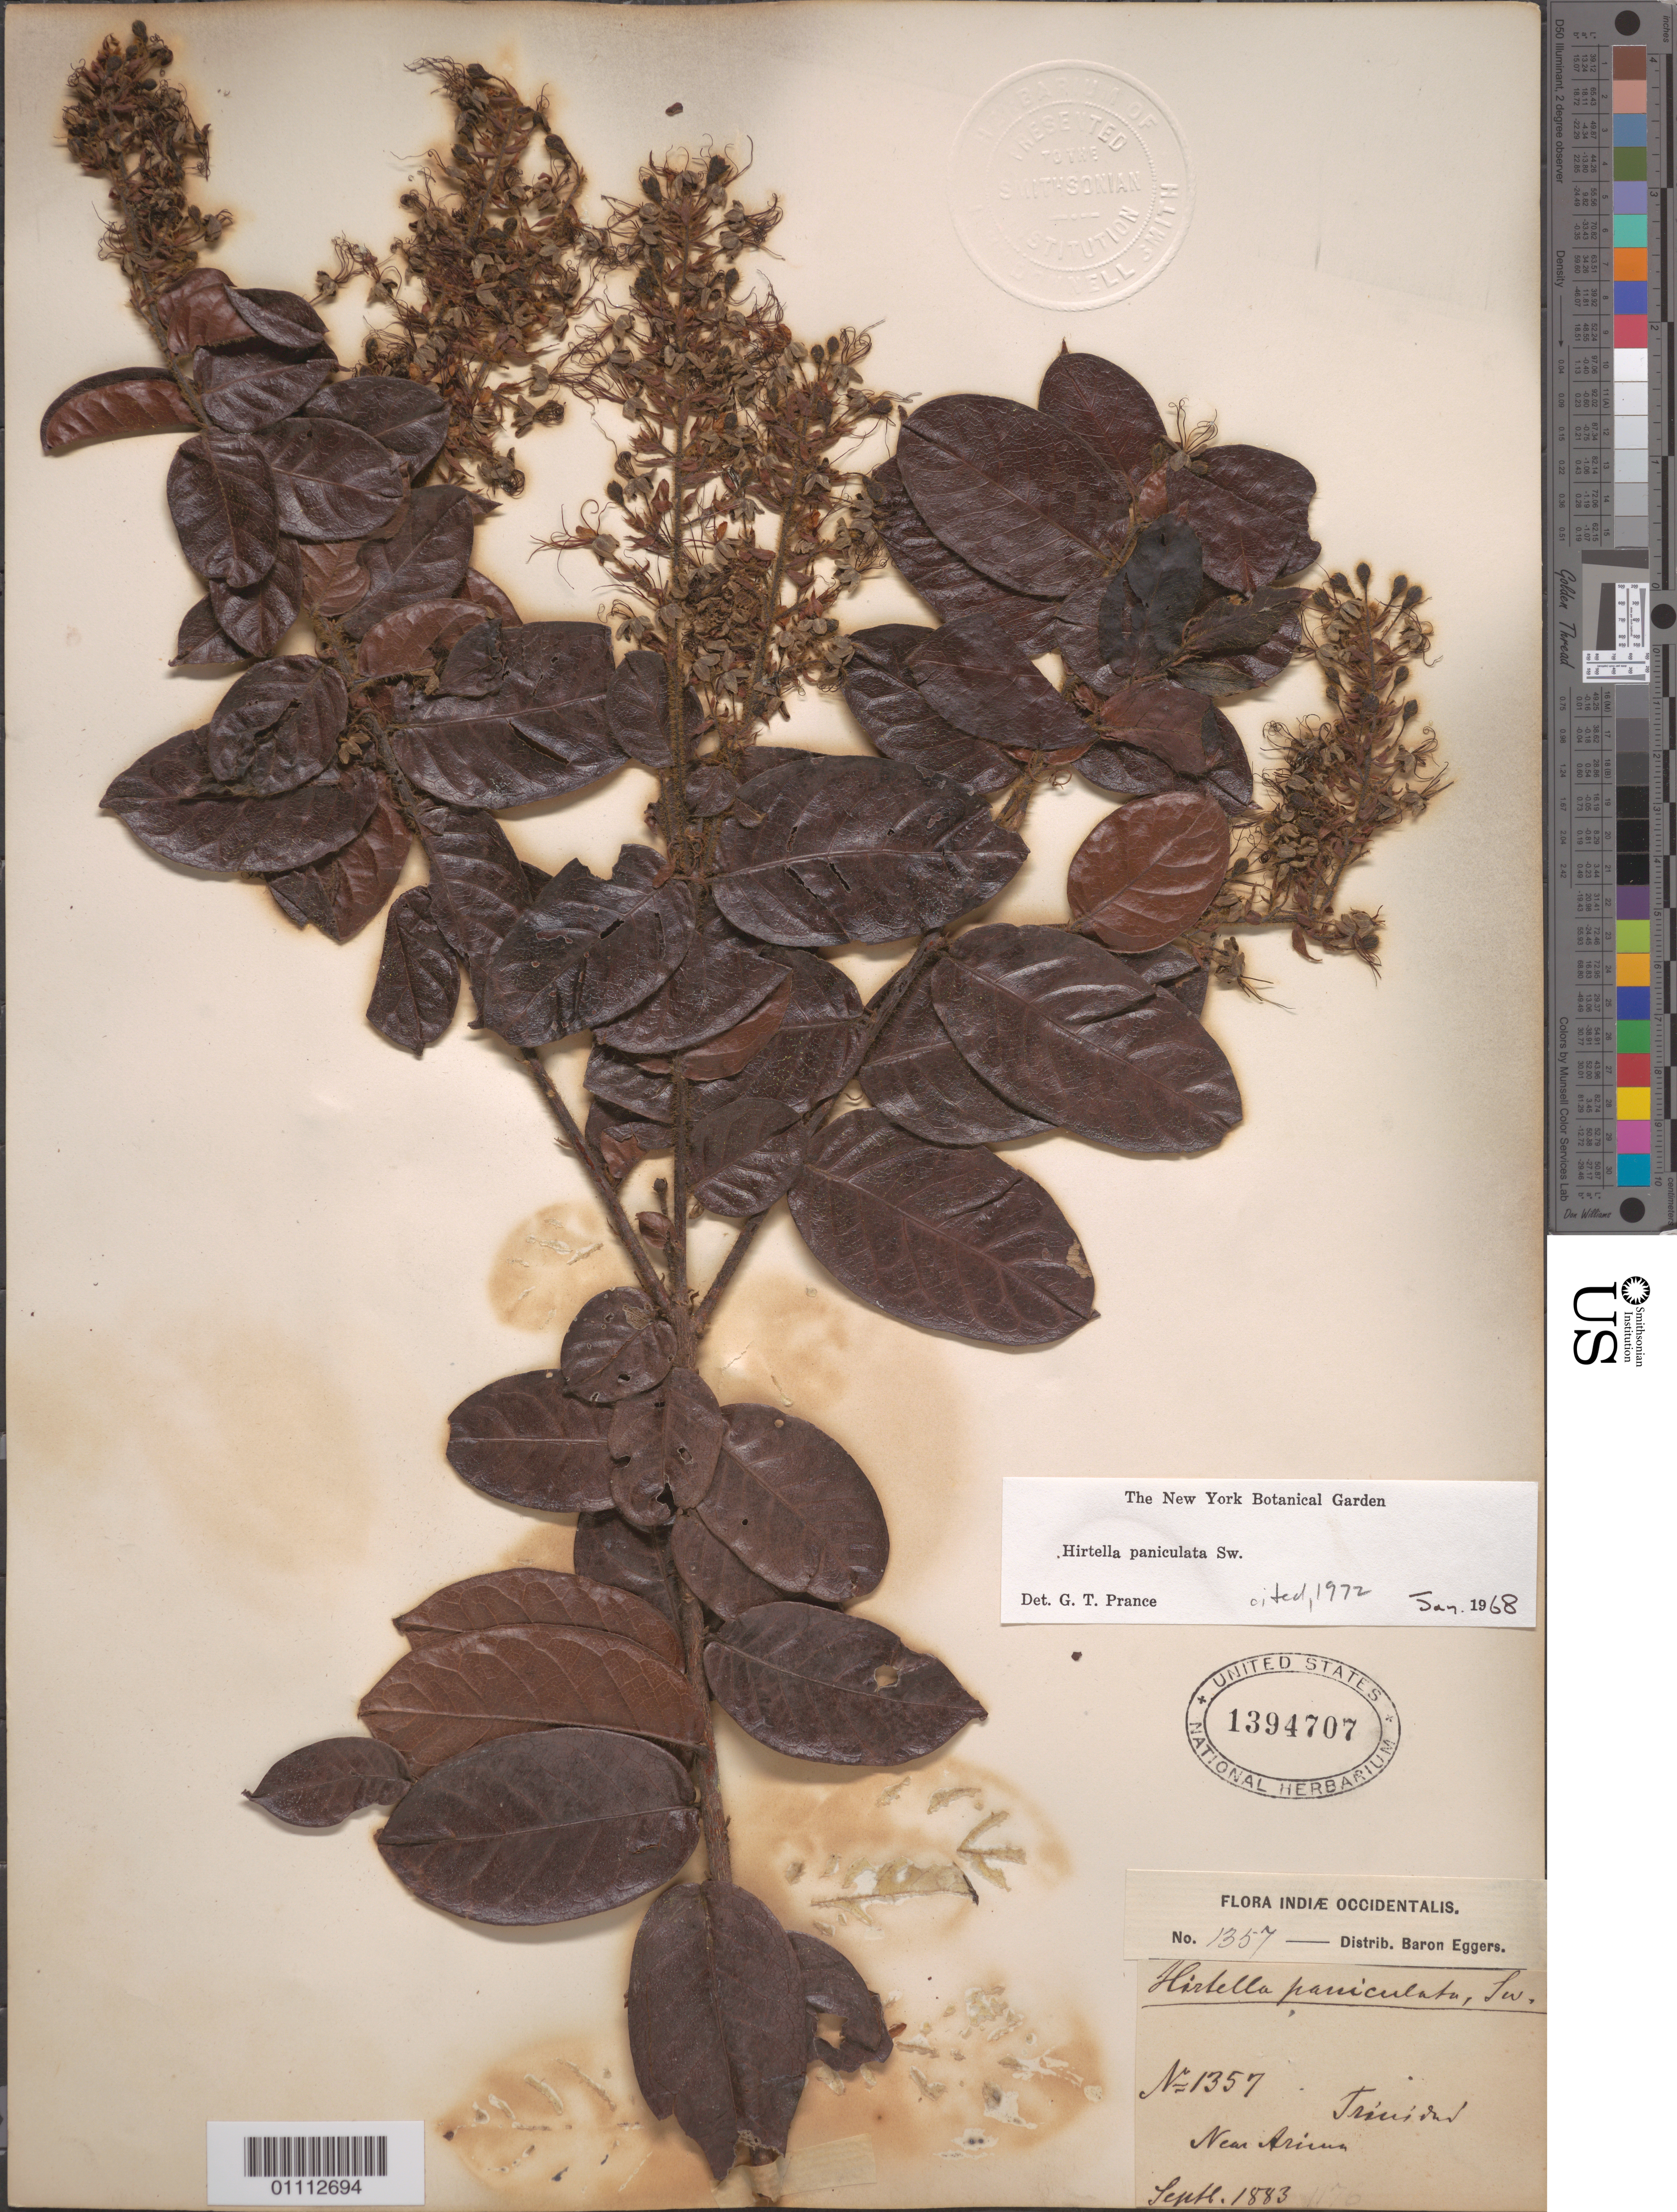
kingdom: Plantae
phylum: Tracheophyta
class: Magnoliopsida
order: Malpighiales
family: Chrysobalanaceae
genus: Hirtella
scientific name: Hirtella paniculata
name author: Sw.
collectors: H. F. A. von Eggers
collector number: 1357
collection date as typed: Sep 1883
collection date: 1883-09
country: Trinidad and Tobago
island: Trinidad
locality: Near Aripo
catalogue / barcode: US 1394707